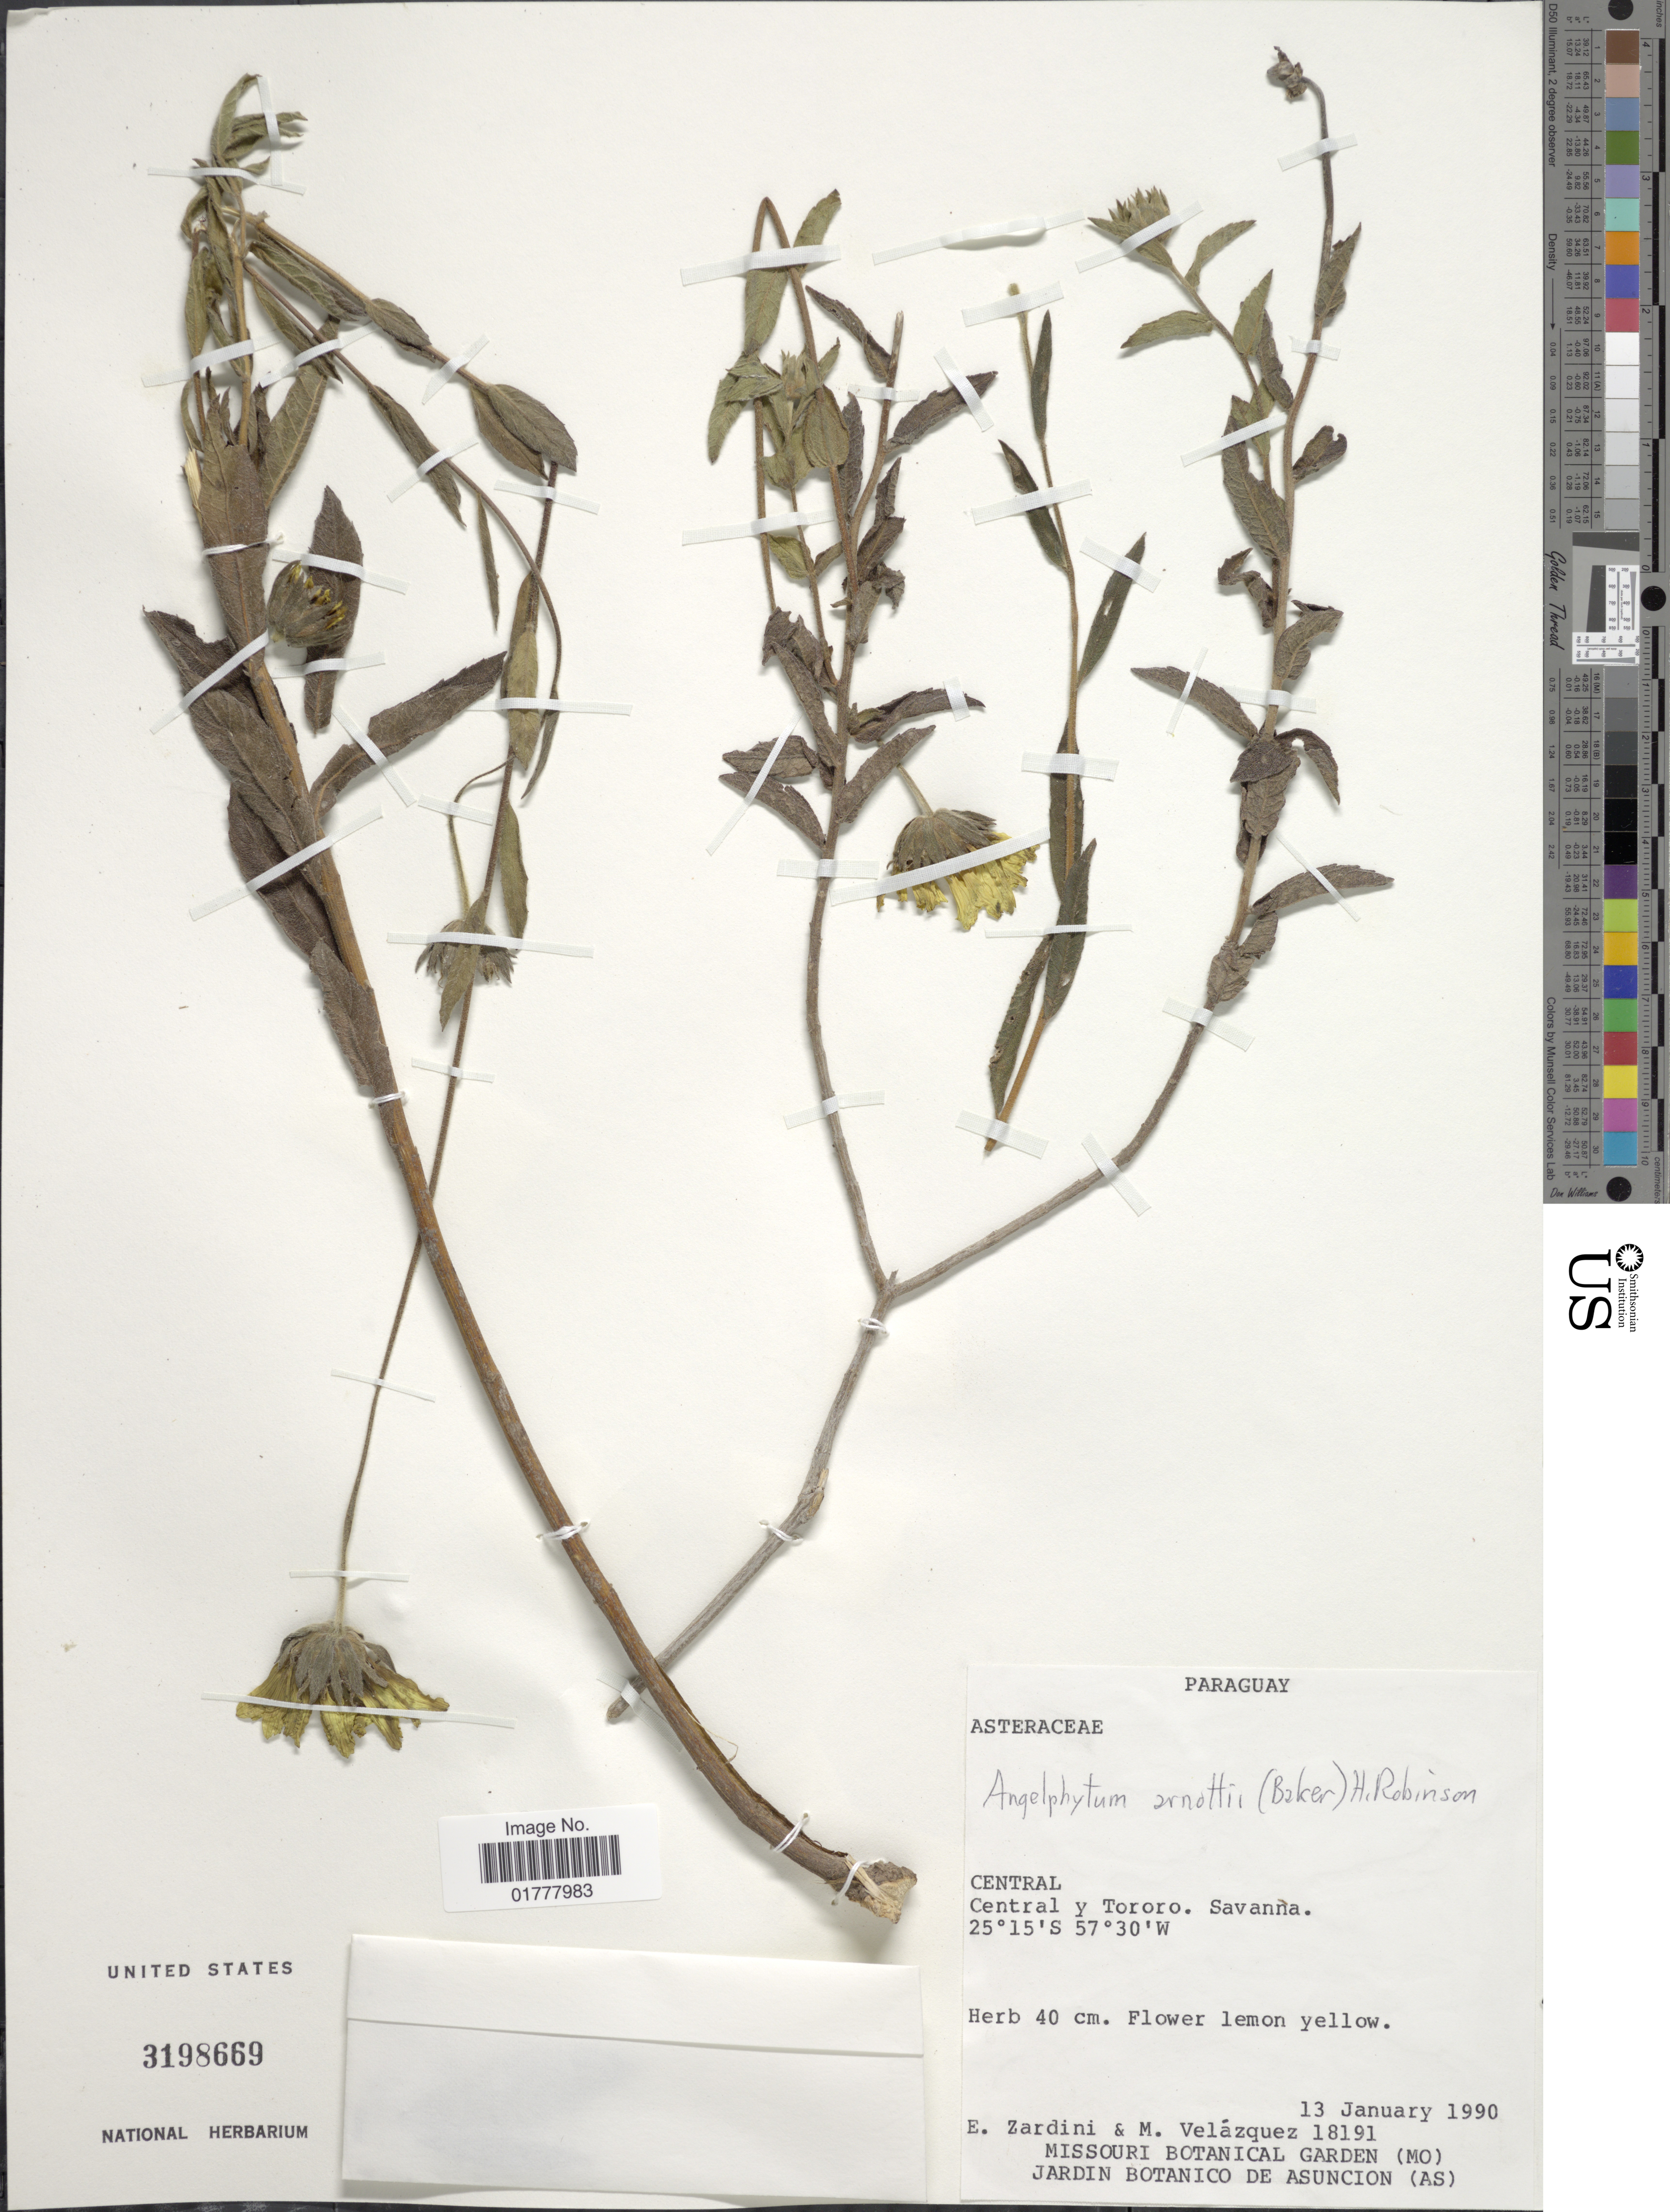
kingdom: Plantae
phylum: Tracheophyta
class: Magnoliopsida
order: Asterales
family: Asteraceae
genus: Angelphytum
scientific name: Angelphytum arnottii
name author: (Baker) H. Rob.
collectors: E. M. Zardini & M. Velazquez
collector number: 18191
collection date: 1990-01-13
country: Paraguay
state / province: Central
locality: Central, Central y Tororo, Savanna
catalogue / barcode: US 3198669